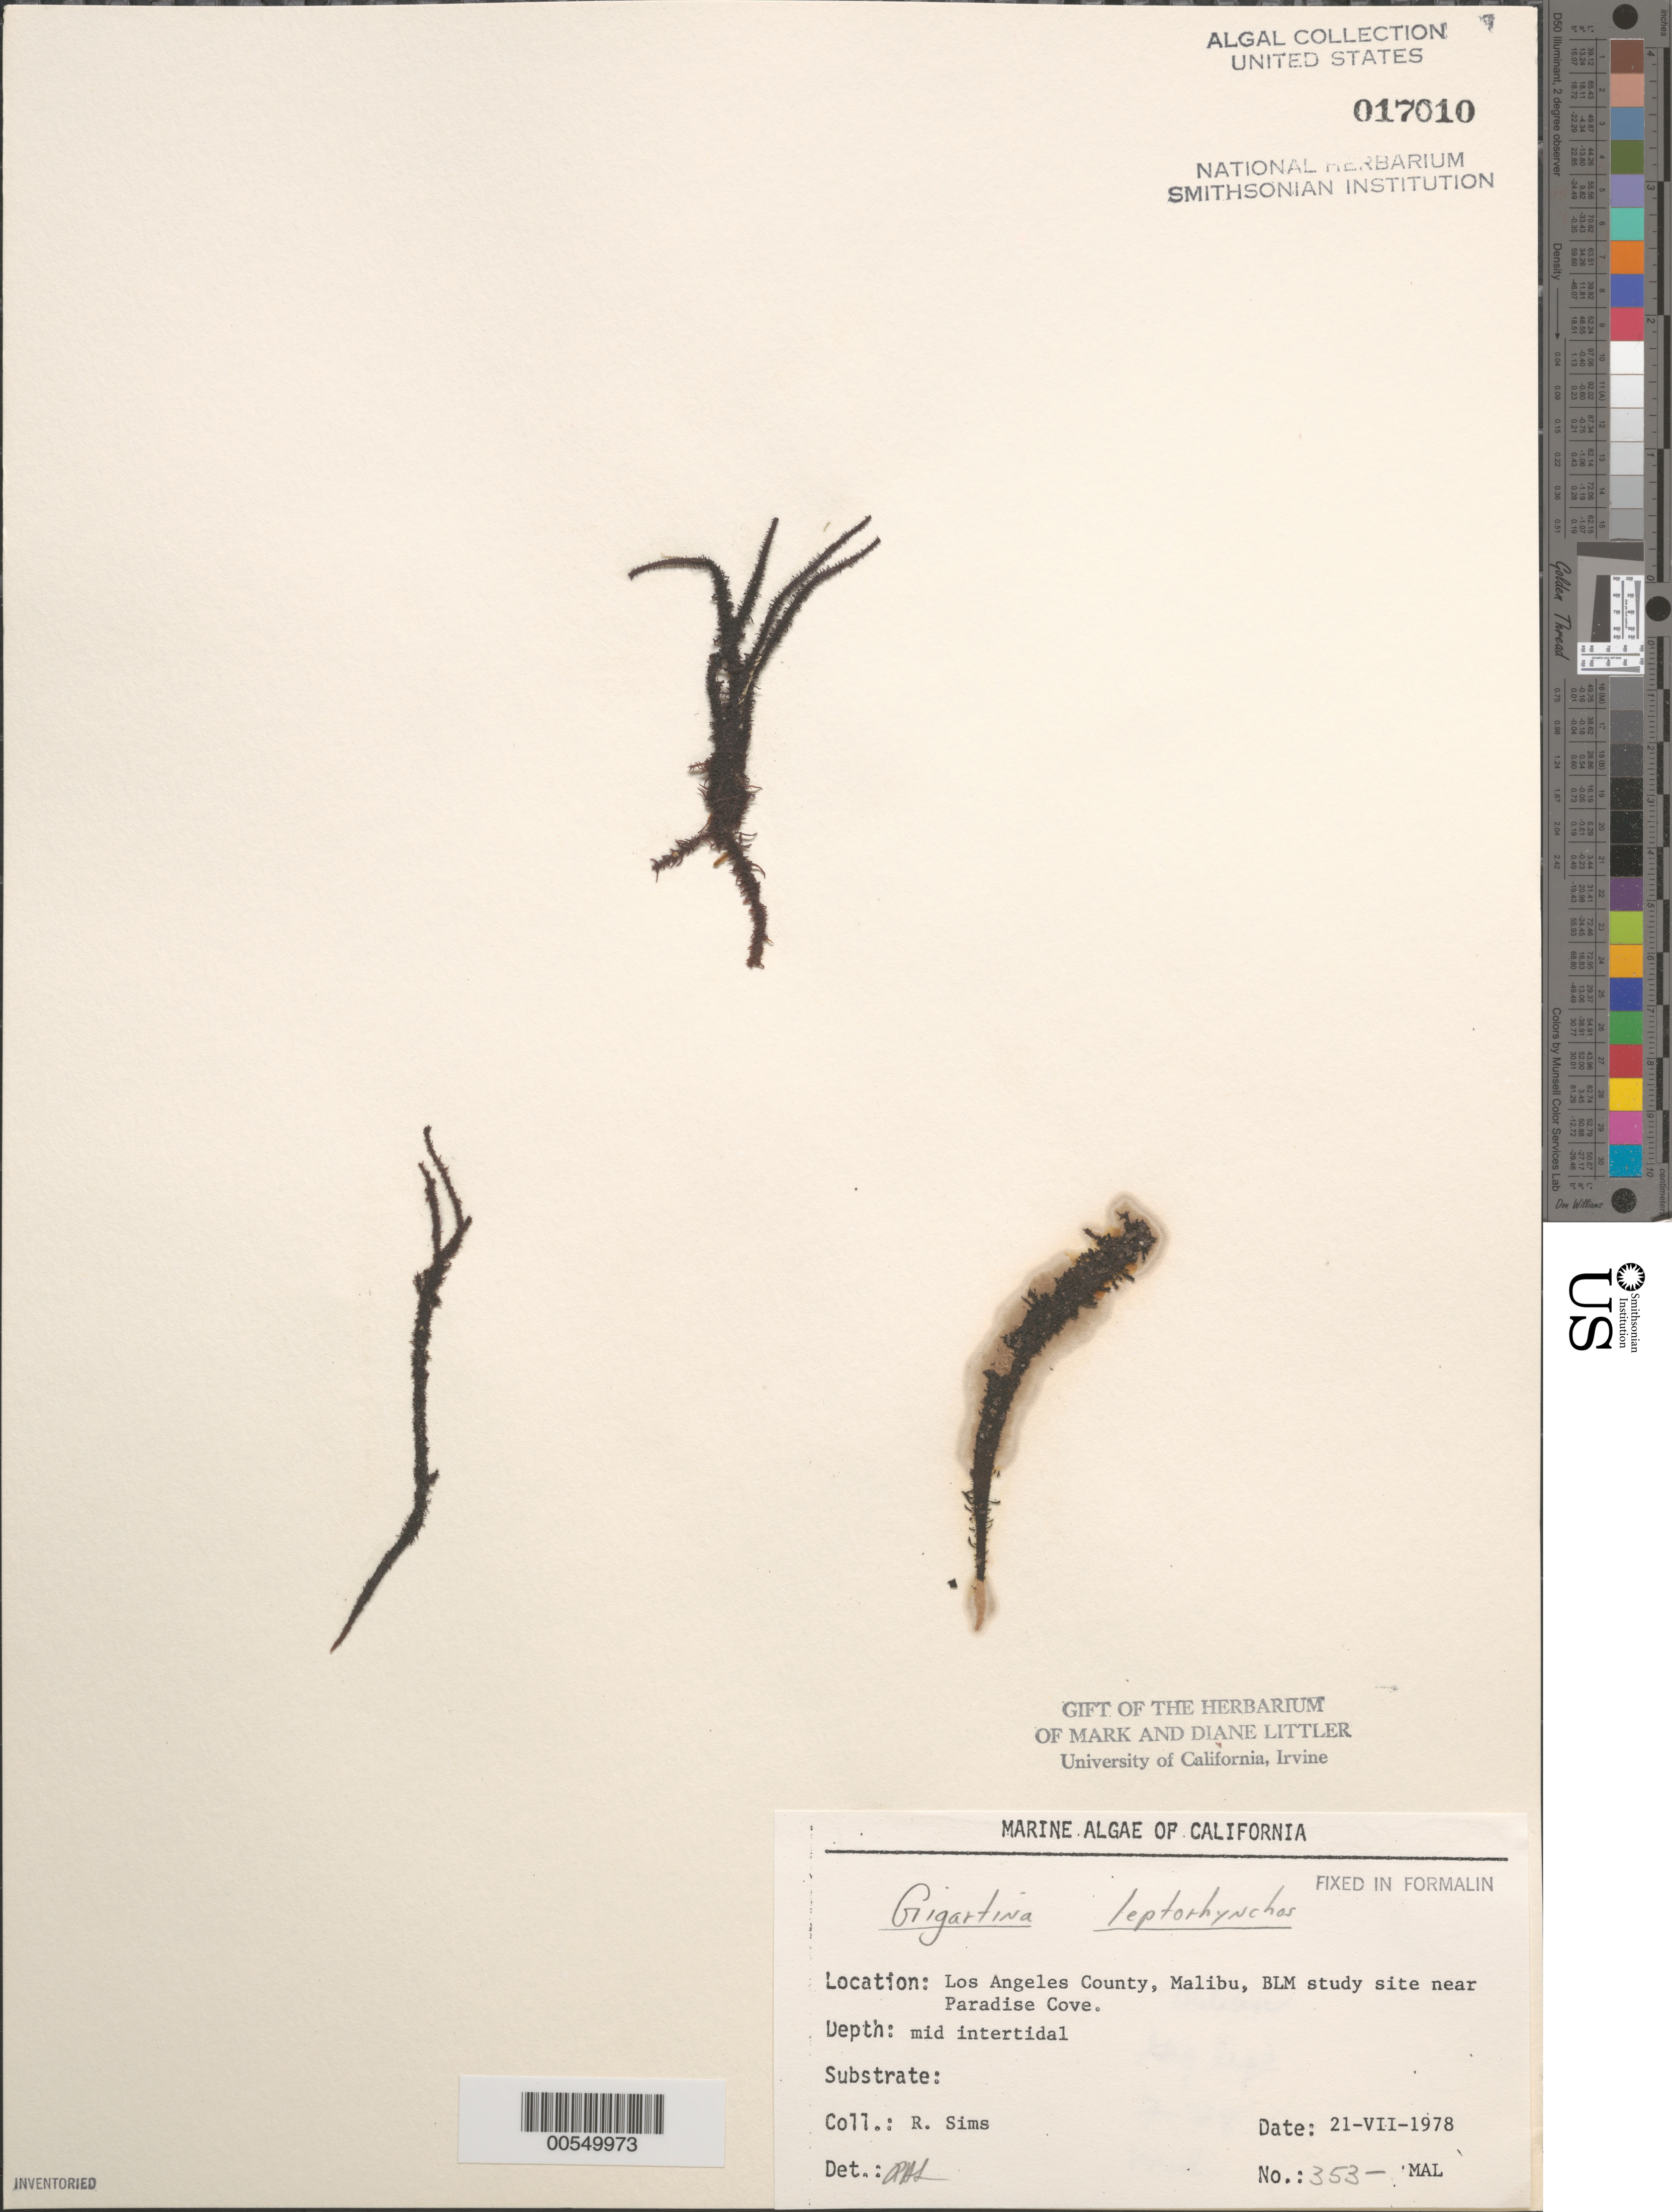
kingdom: Plantae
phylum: Rhodophyta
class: Florideophyceae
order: Gigartinales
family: Gigartinaceae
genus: Mazzaella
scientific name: Mazzaella leptorhynchos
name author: (J. Agardh) Leister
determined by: Algae name updating Project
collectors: R. H. Sims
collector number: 353-MAL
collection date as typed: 21 Jul 1978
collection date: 1978-07-21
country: United States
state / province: California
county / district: Los Angeles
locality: Malibu, near Paradise Cove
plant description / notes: BLM-SOCALBIGHT Rocky Intertidal Survey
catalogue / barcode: US 17010